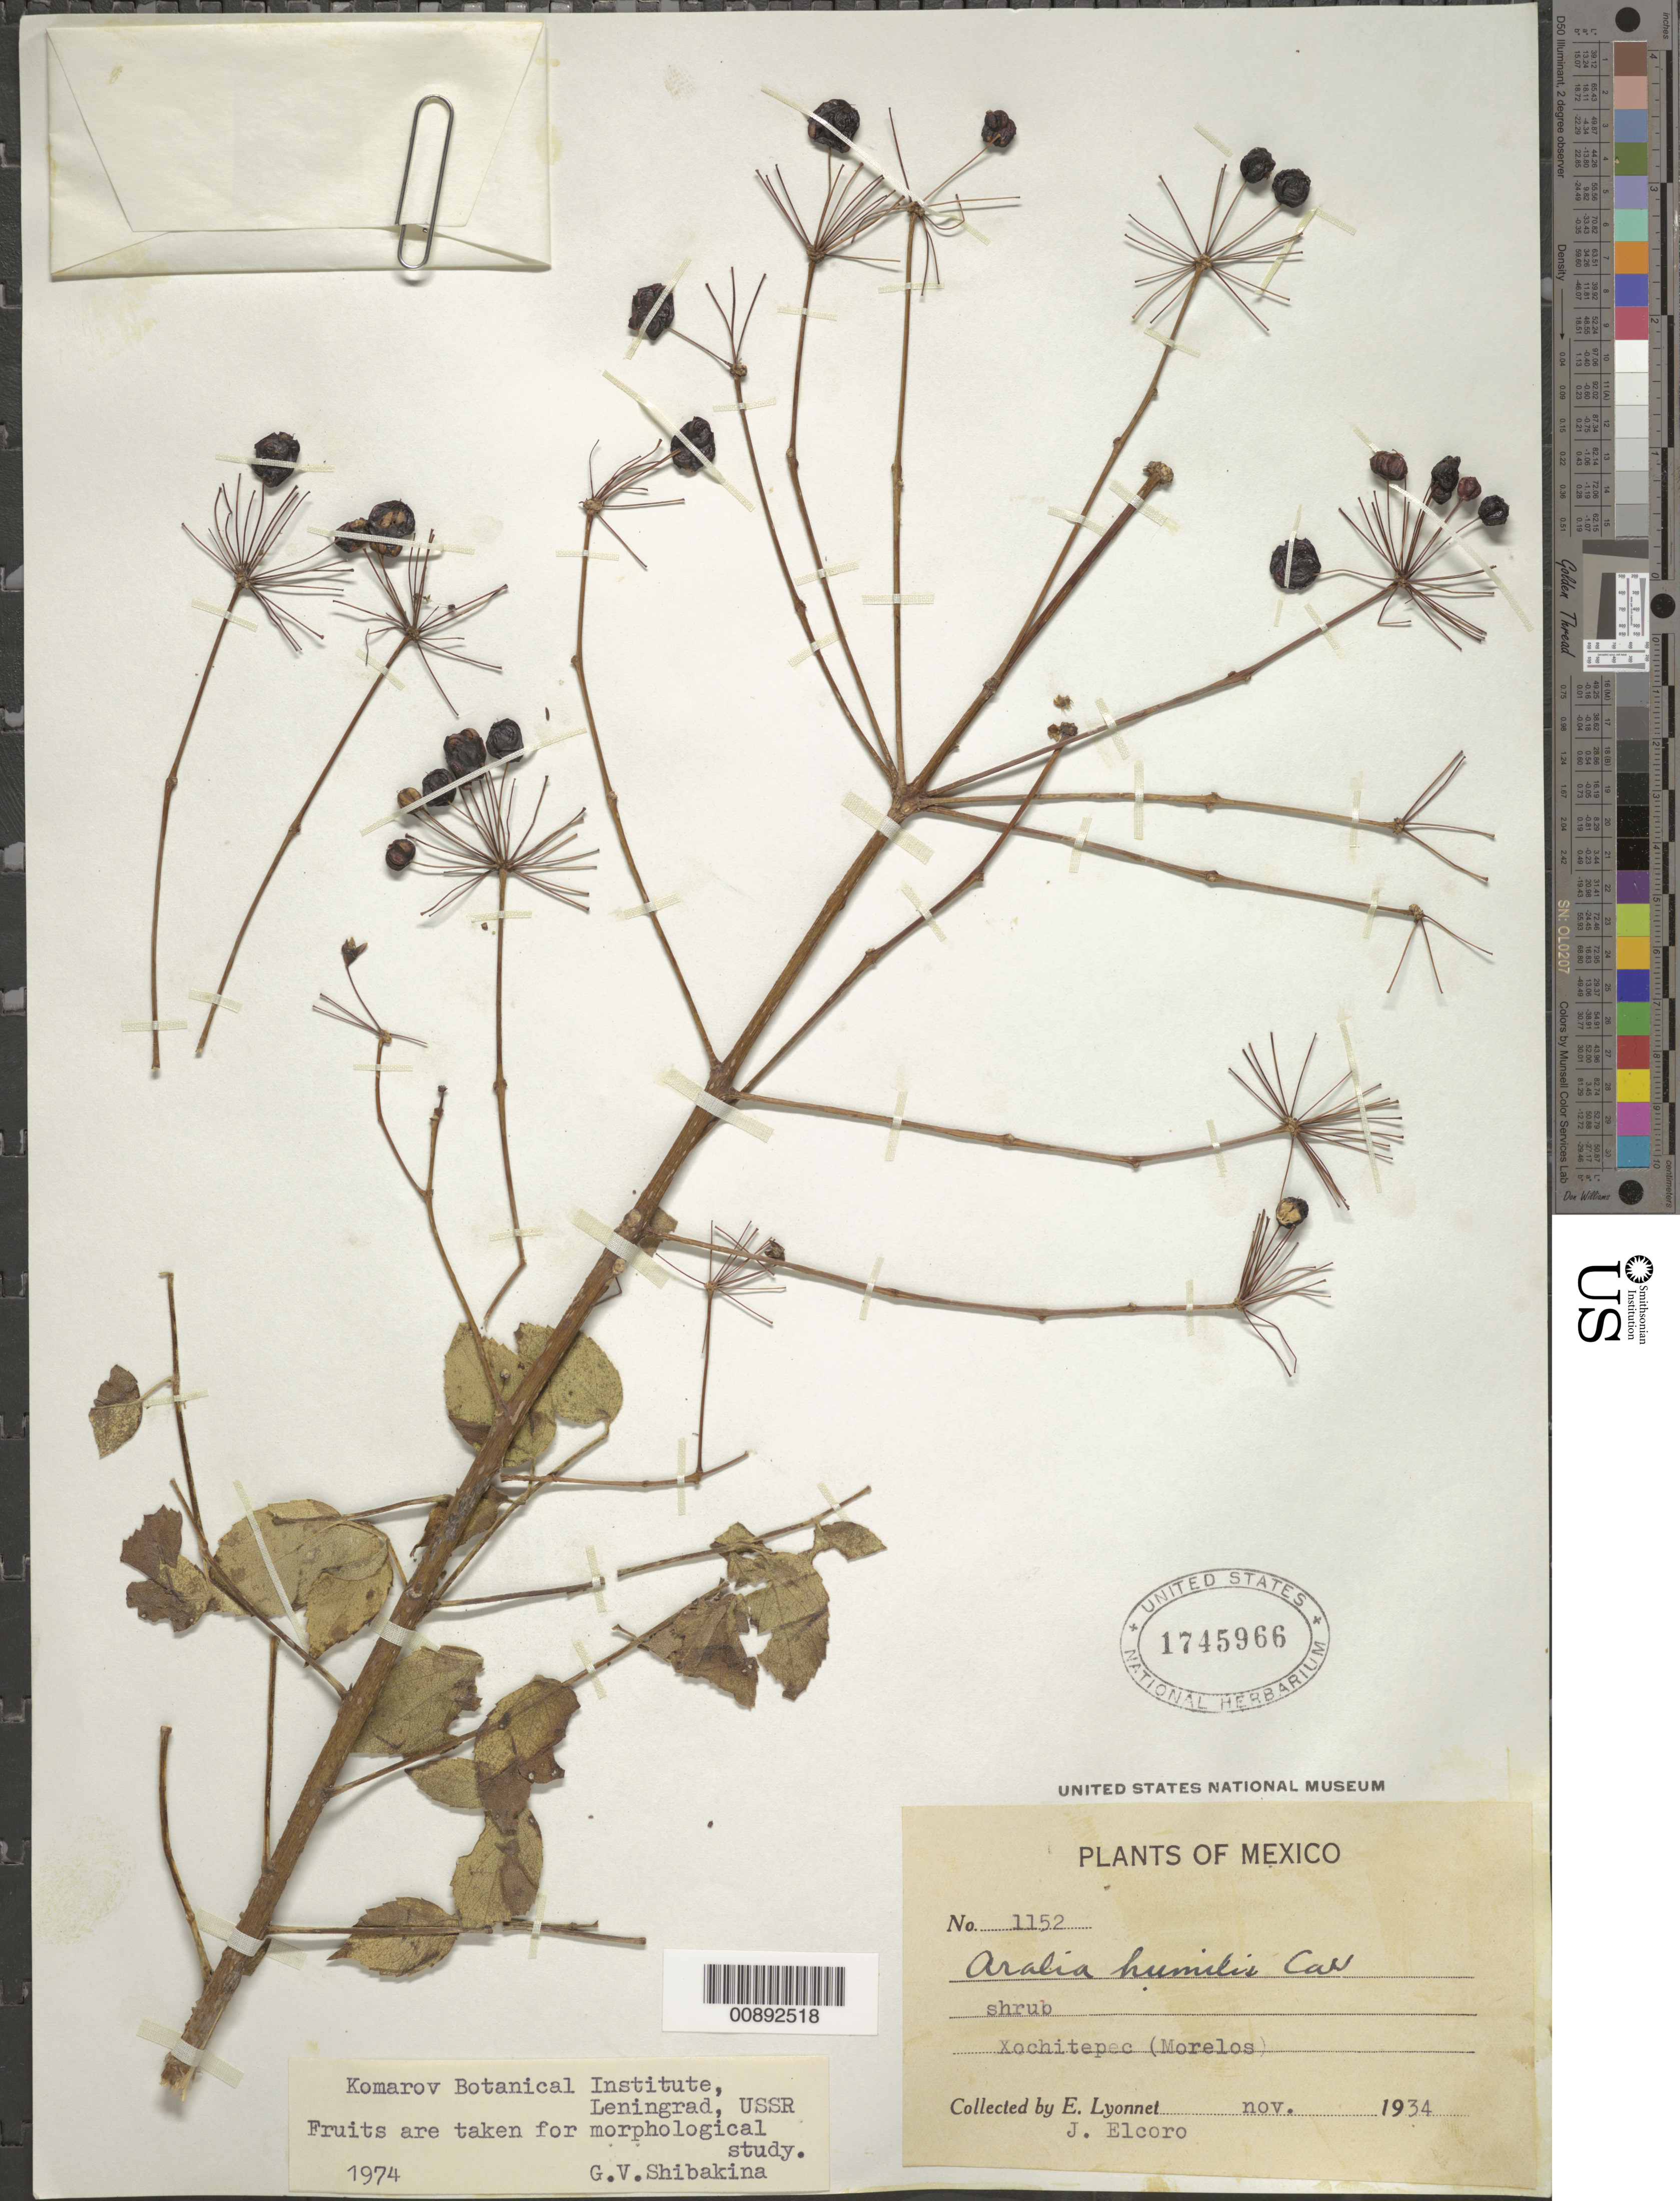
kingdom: Plantae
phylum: Tracheophyta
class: Magnoliopsida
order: Apiales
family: Araliaceae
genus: Aralia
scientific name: Aralia humilis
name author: Cav.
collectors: E. Lyonnet & J. Elcoro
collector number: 1152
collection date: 1934-11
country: Mexico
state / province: Morelos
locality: Xochitepec (Morelos).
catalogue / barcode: US 1745966